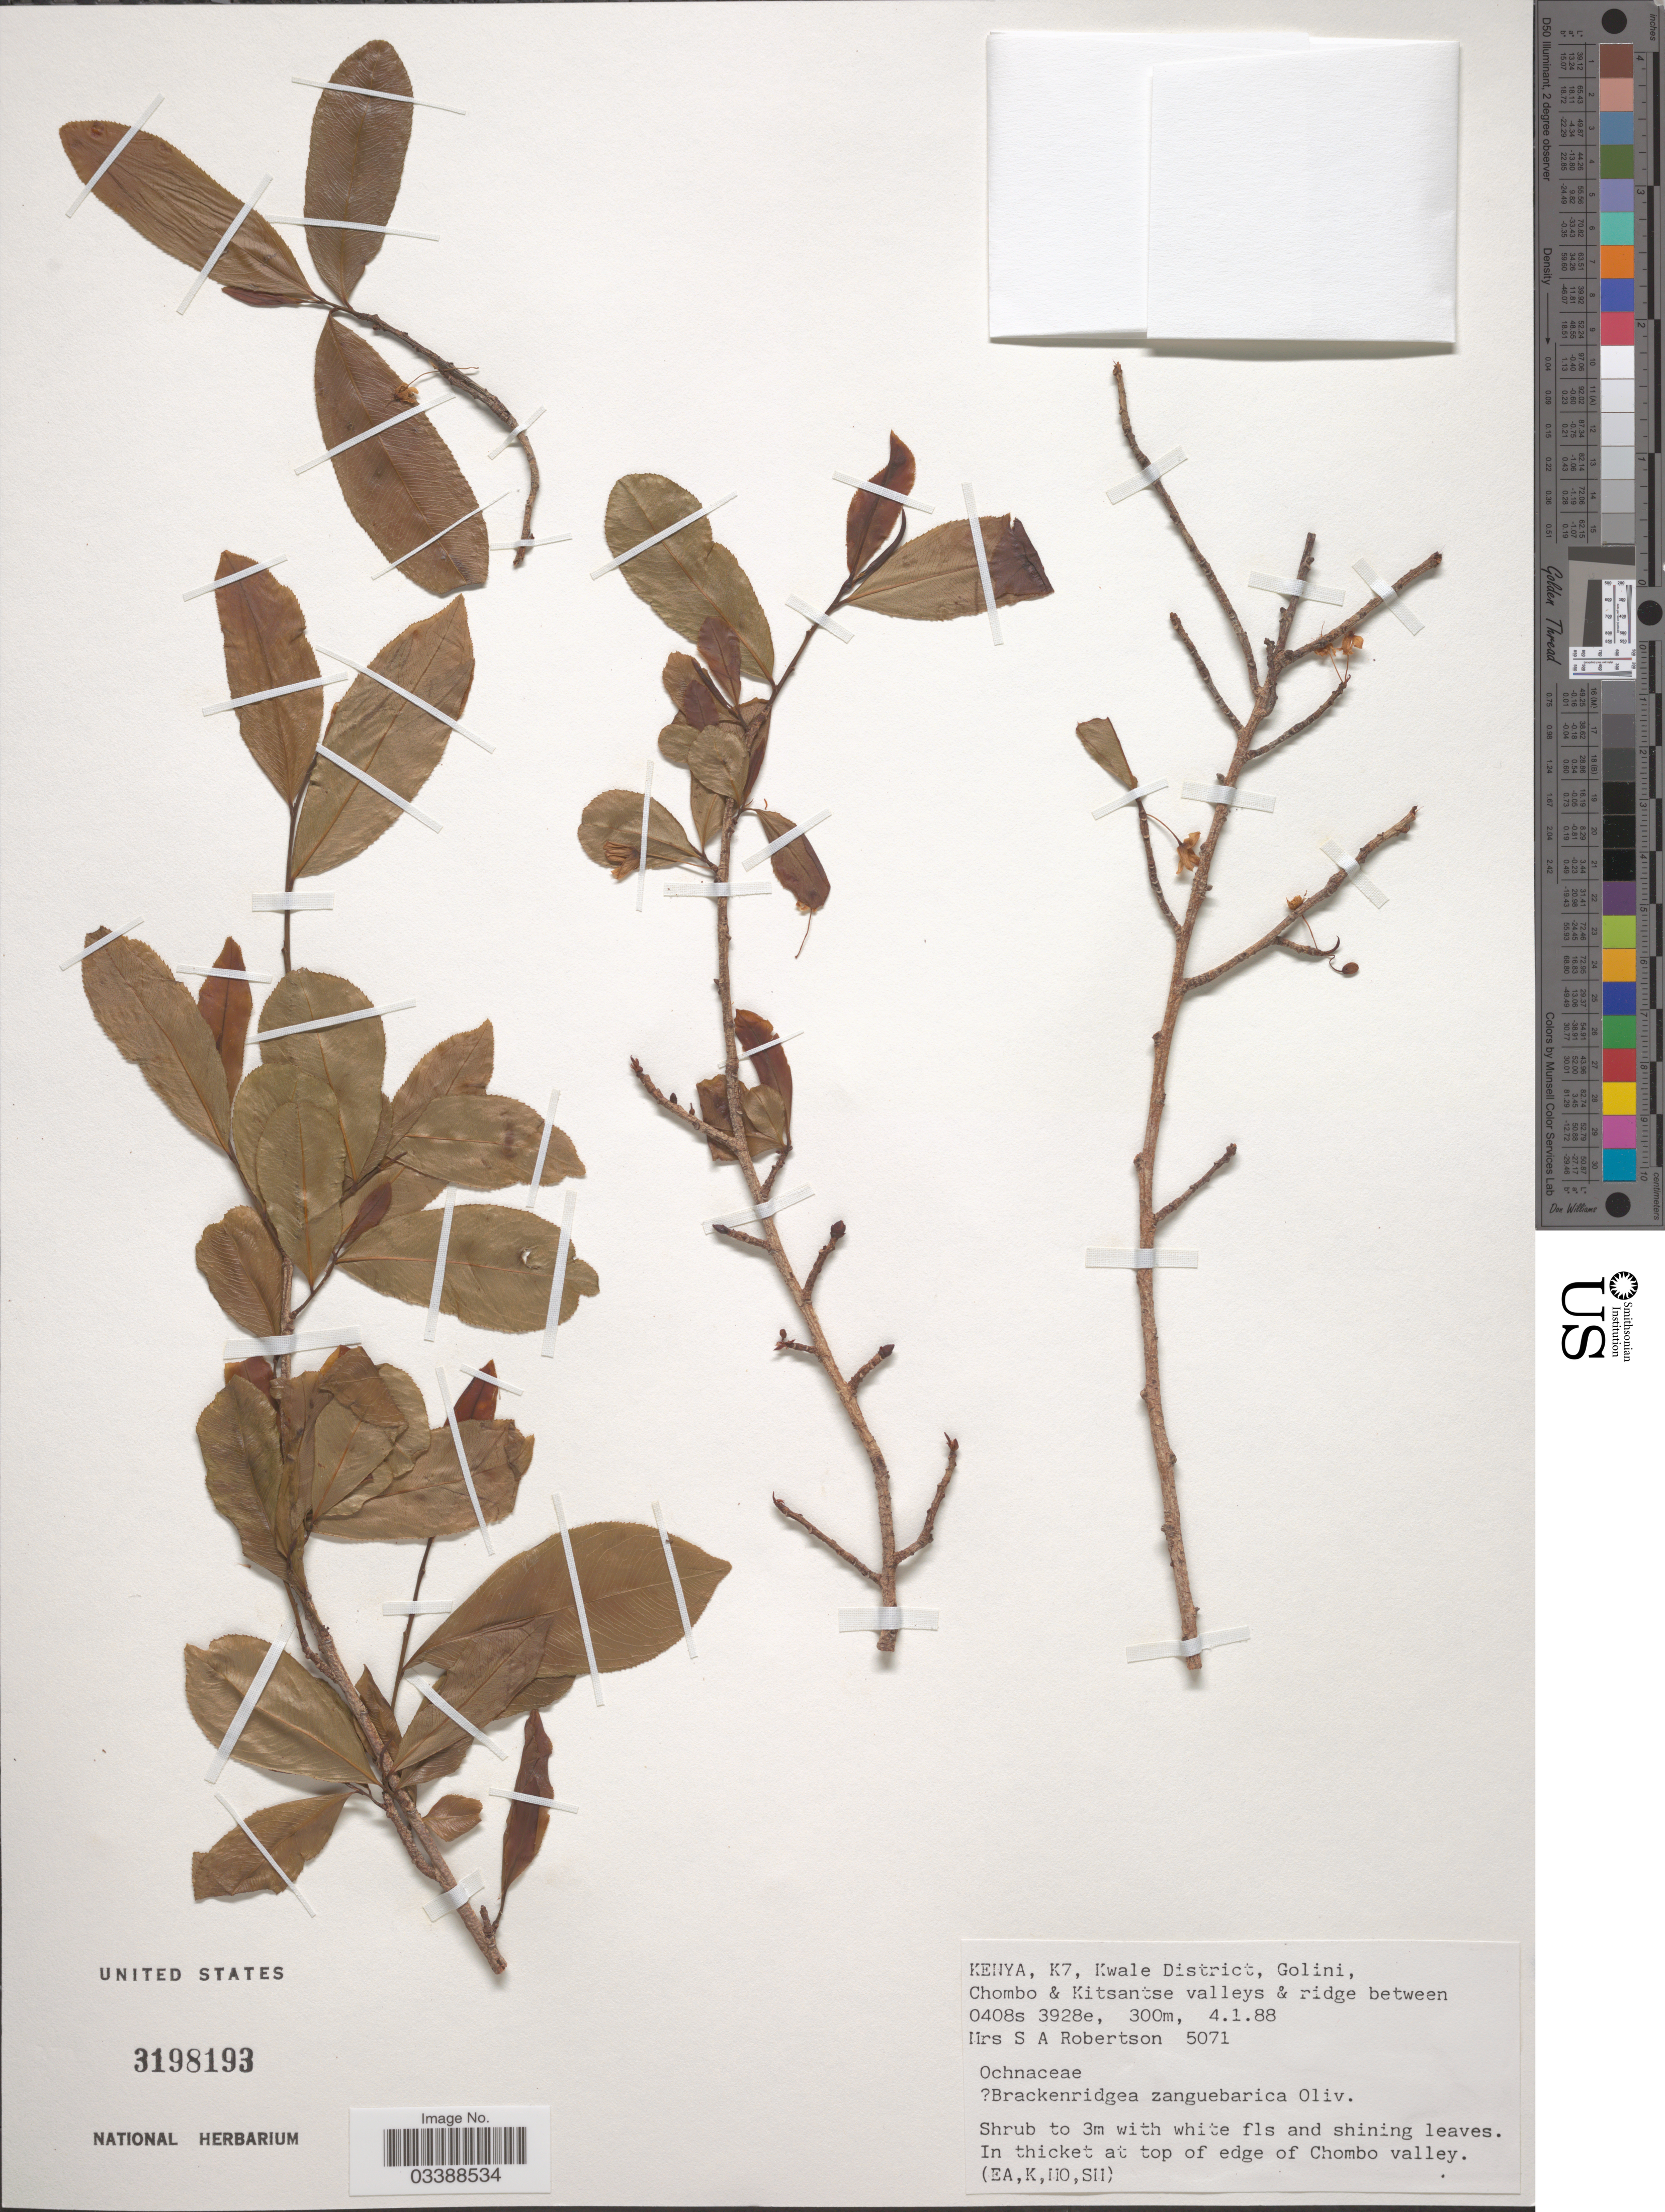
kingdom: Plantae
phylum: Tracheophyta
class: Magnoliopsida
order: Malpighiales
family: Ochnaceae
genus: Brackenridgea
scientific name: Brackenridgea zanguebarica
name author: Oliv.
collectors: S. Robertson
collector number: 5071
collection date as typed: Transcribed d/m/y: 4/1/88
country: Kenya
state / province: Kwale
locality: Kwale District, Golini. Chombo & Kitsantse valleys & ridge between.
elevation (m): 300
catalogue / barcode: US 3198193